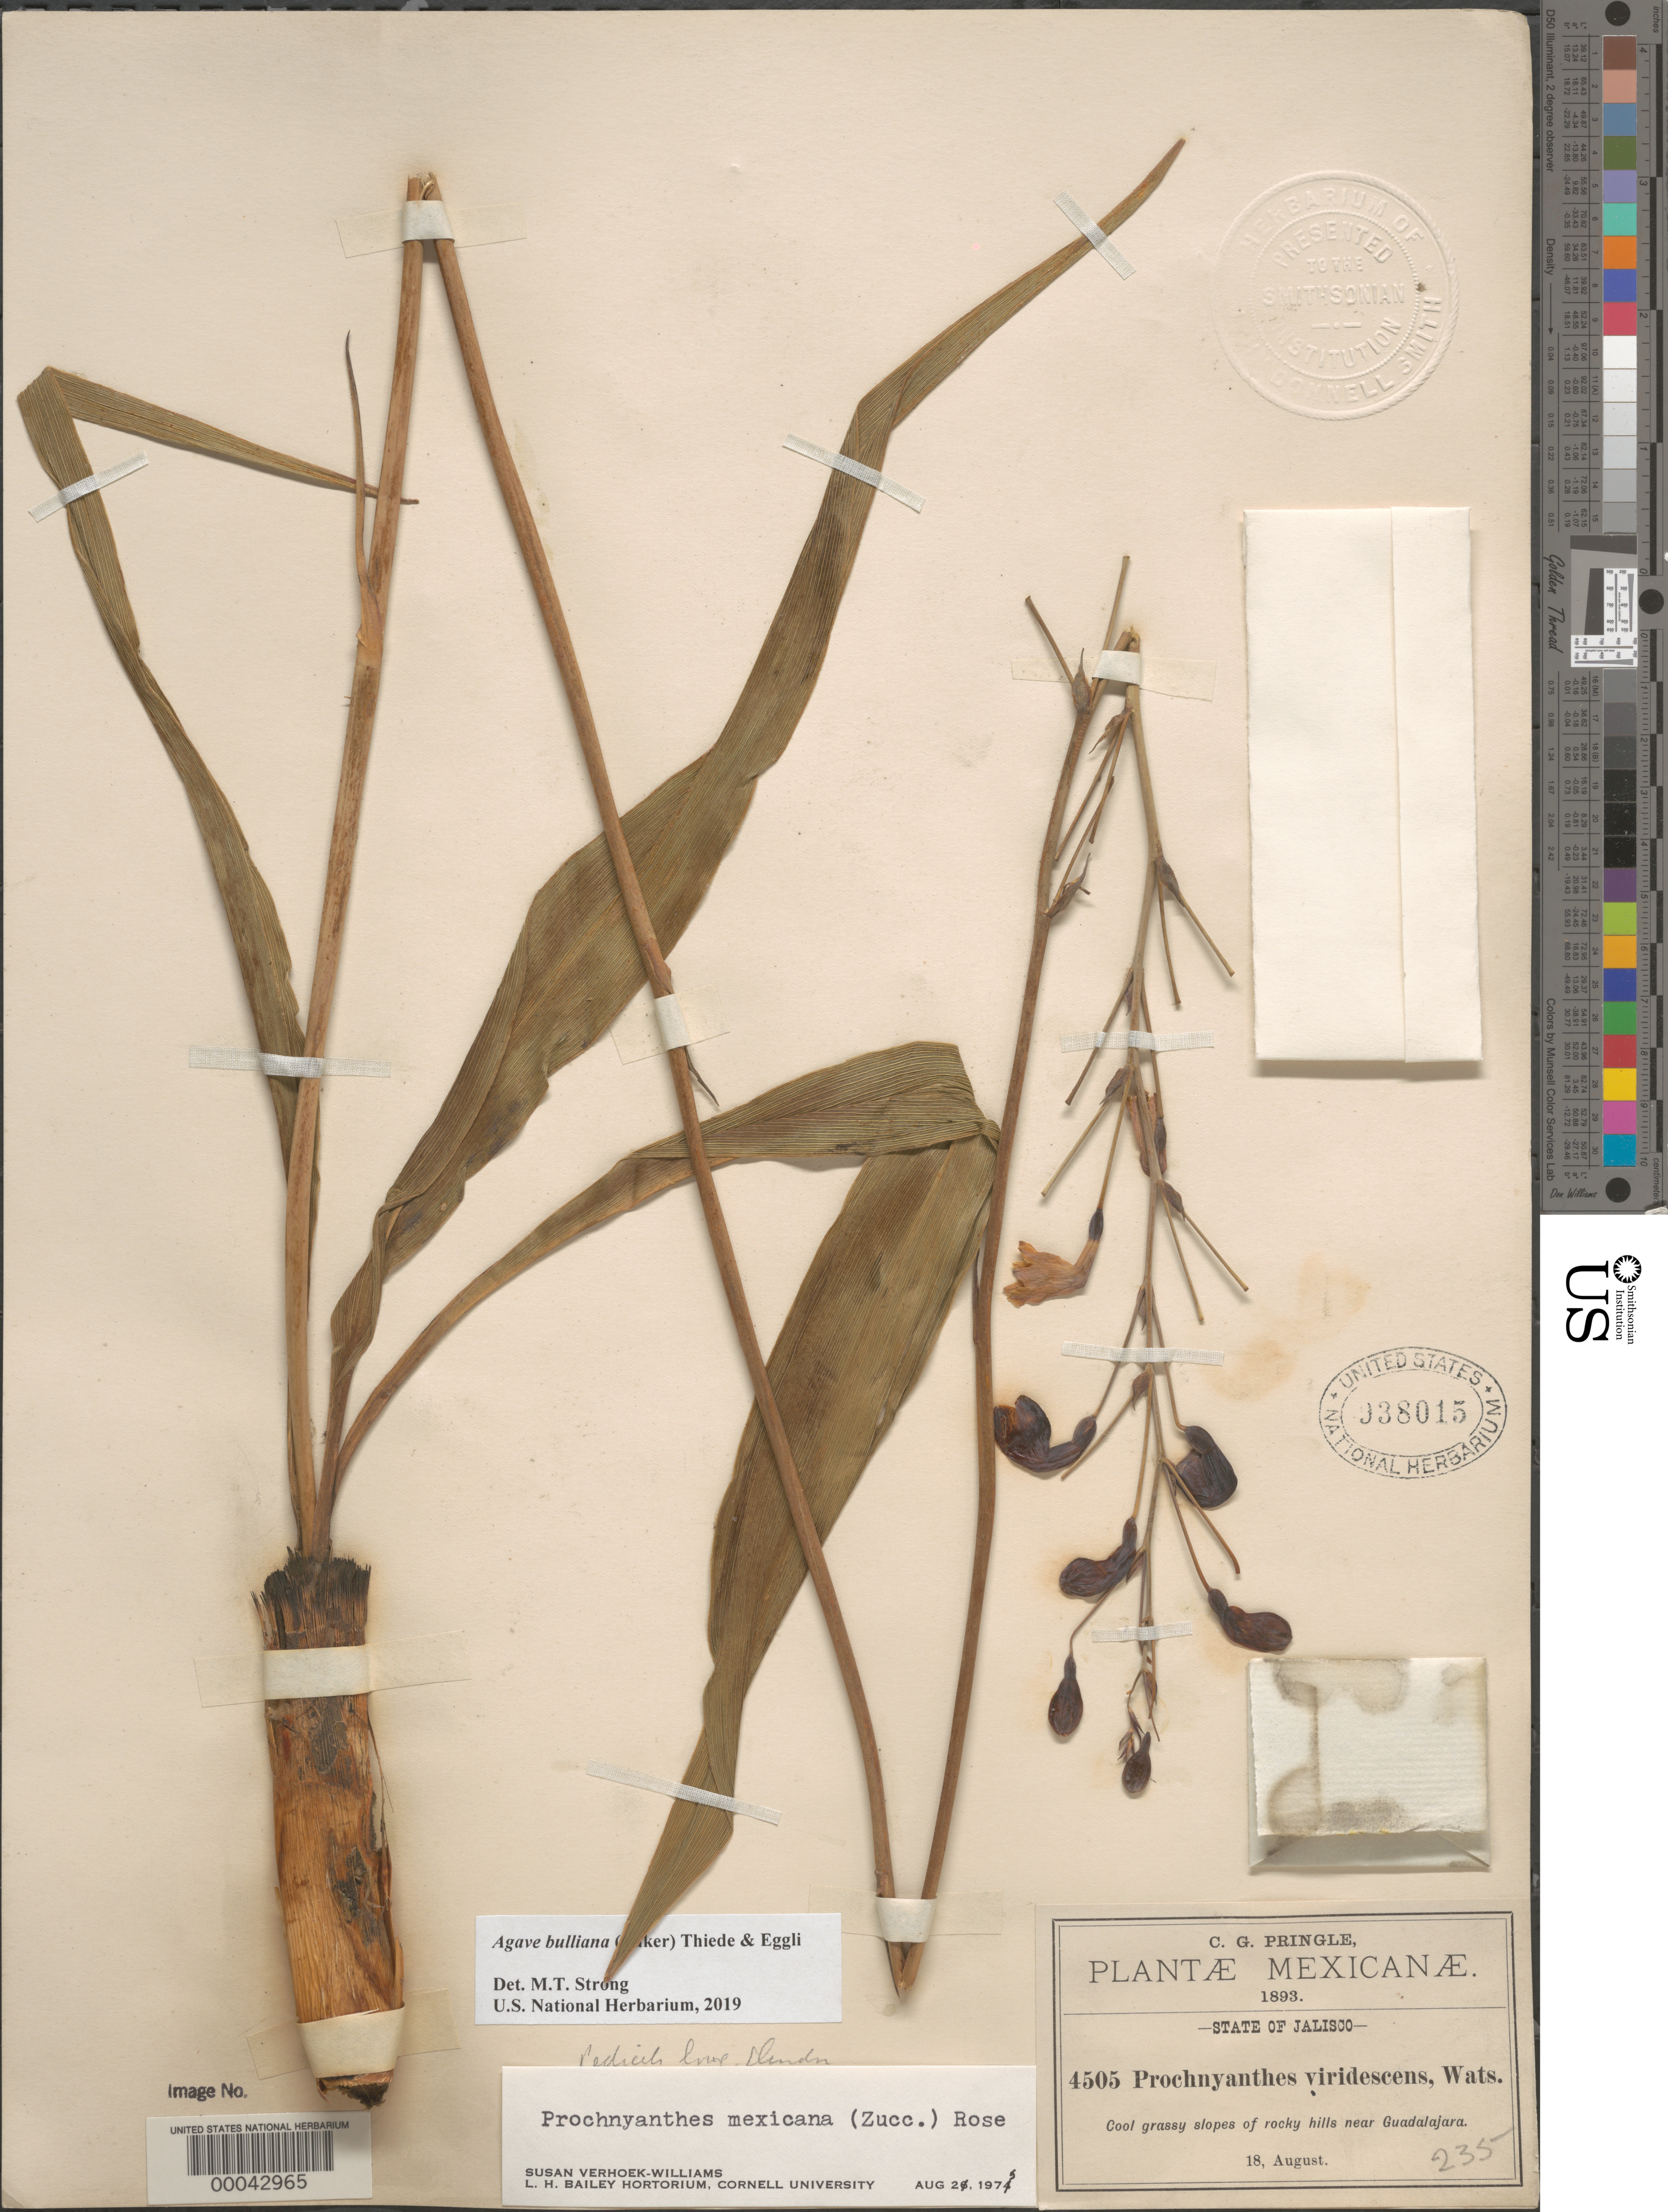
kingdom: Plantae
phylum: Tracheophyta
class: Liliopsida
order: Asparagales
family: Asparagaceae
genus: Agave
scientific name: Agave bulliana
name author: (Baker) Thiede & Eggli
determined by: Strong, Mark T., (BOT), Smithsonian Institution - National Museum of Natural History (UNITED STATES)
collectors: C. G. Pringle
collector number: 4505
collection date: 1893-08-18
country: Mexico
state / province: Jalisco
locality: Cool grassy slopes of rocky hills near Guadalajara.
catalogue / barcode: US 938015